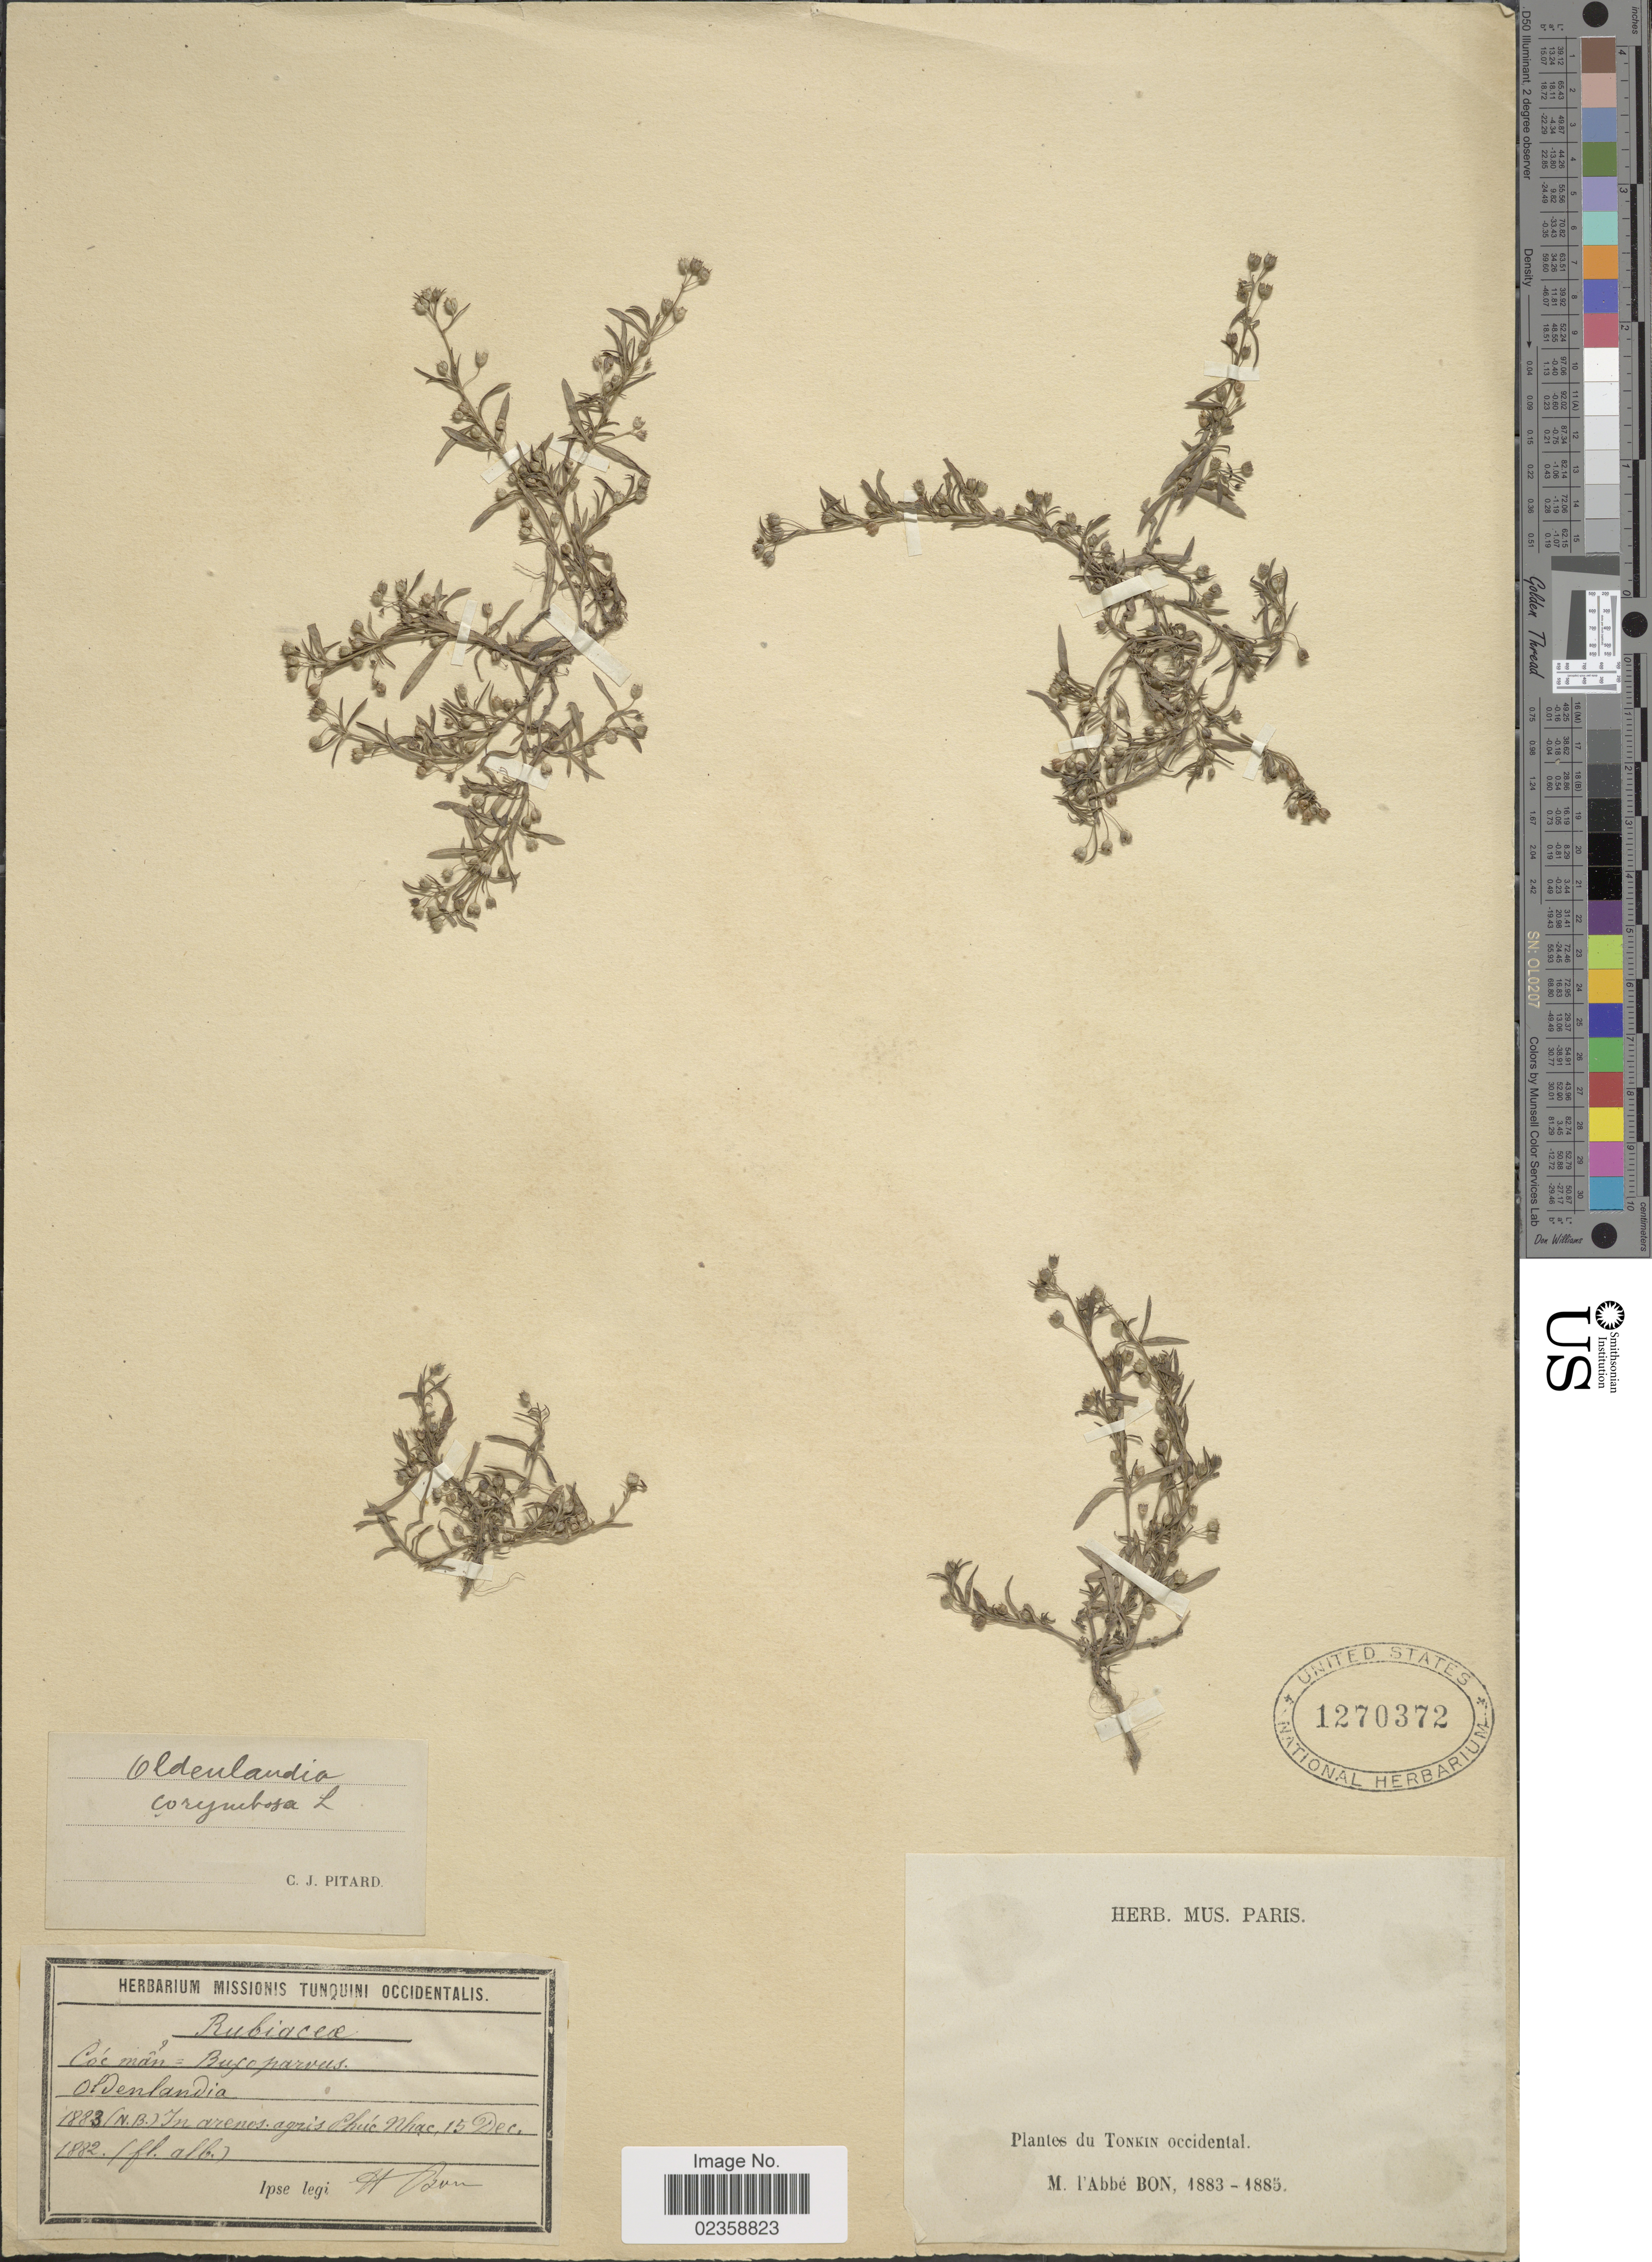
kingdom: Plantae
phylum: Tracheophyta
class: Magnoliopsida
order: Gentianales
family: Rubiaceae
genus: Oldenlandia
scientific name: Oldenlandia corymbosa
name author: L.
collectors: H. F. Bon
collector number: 1883?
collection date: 1882-12-15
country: Vietnam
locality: Tonkin occidental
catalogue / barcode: US 1270372